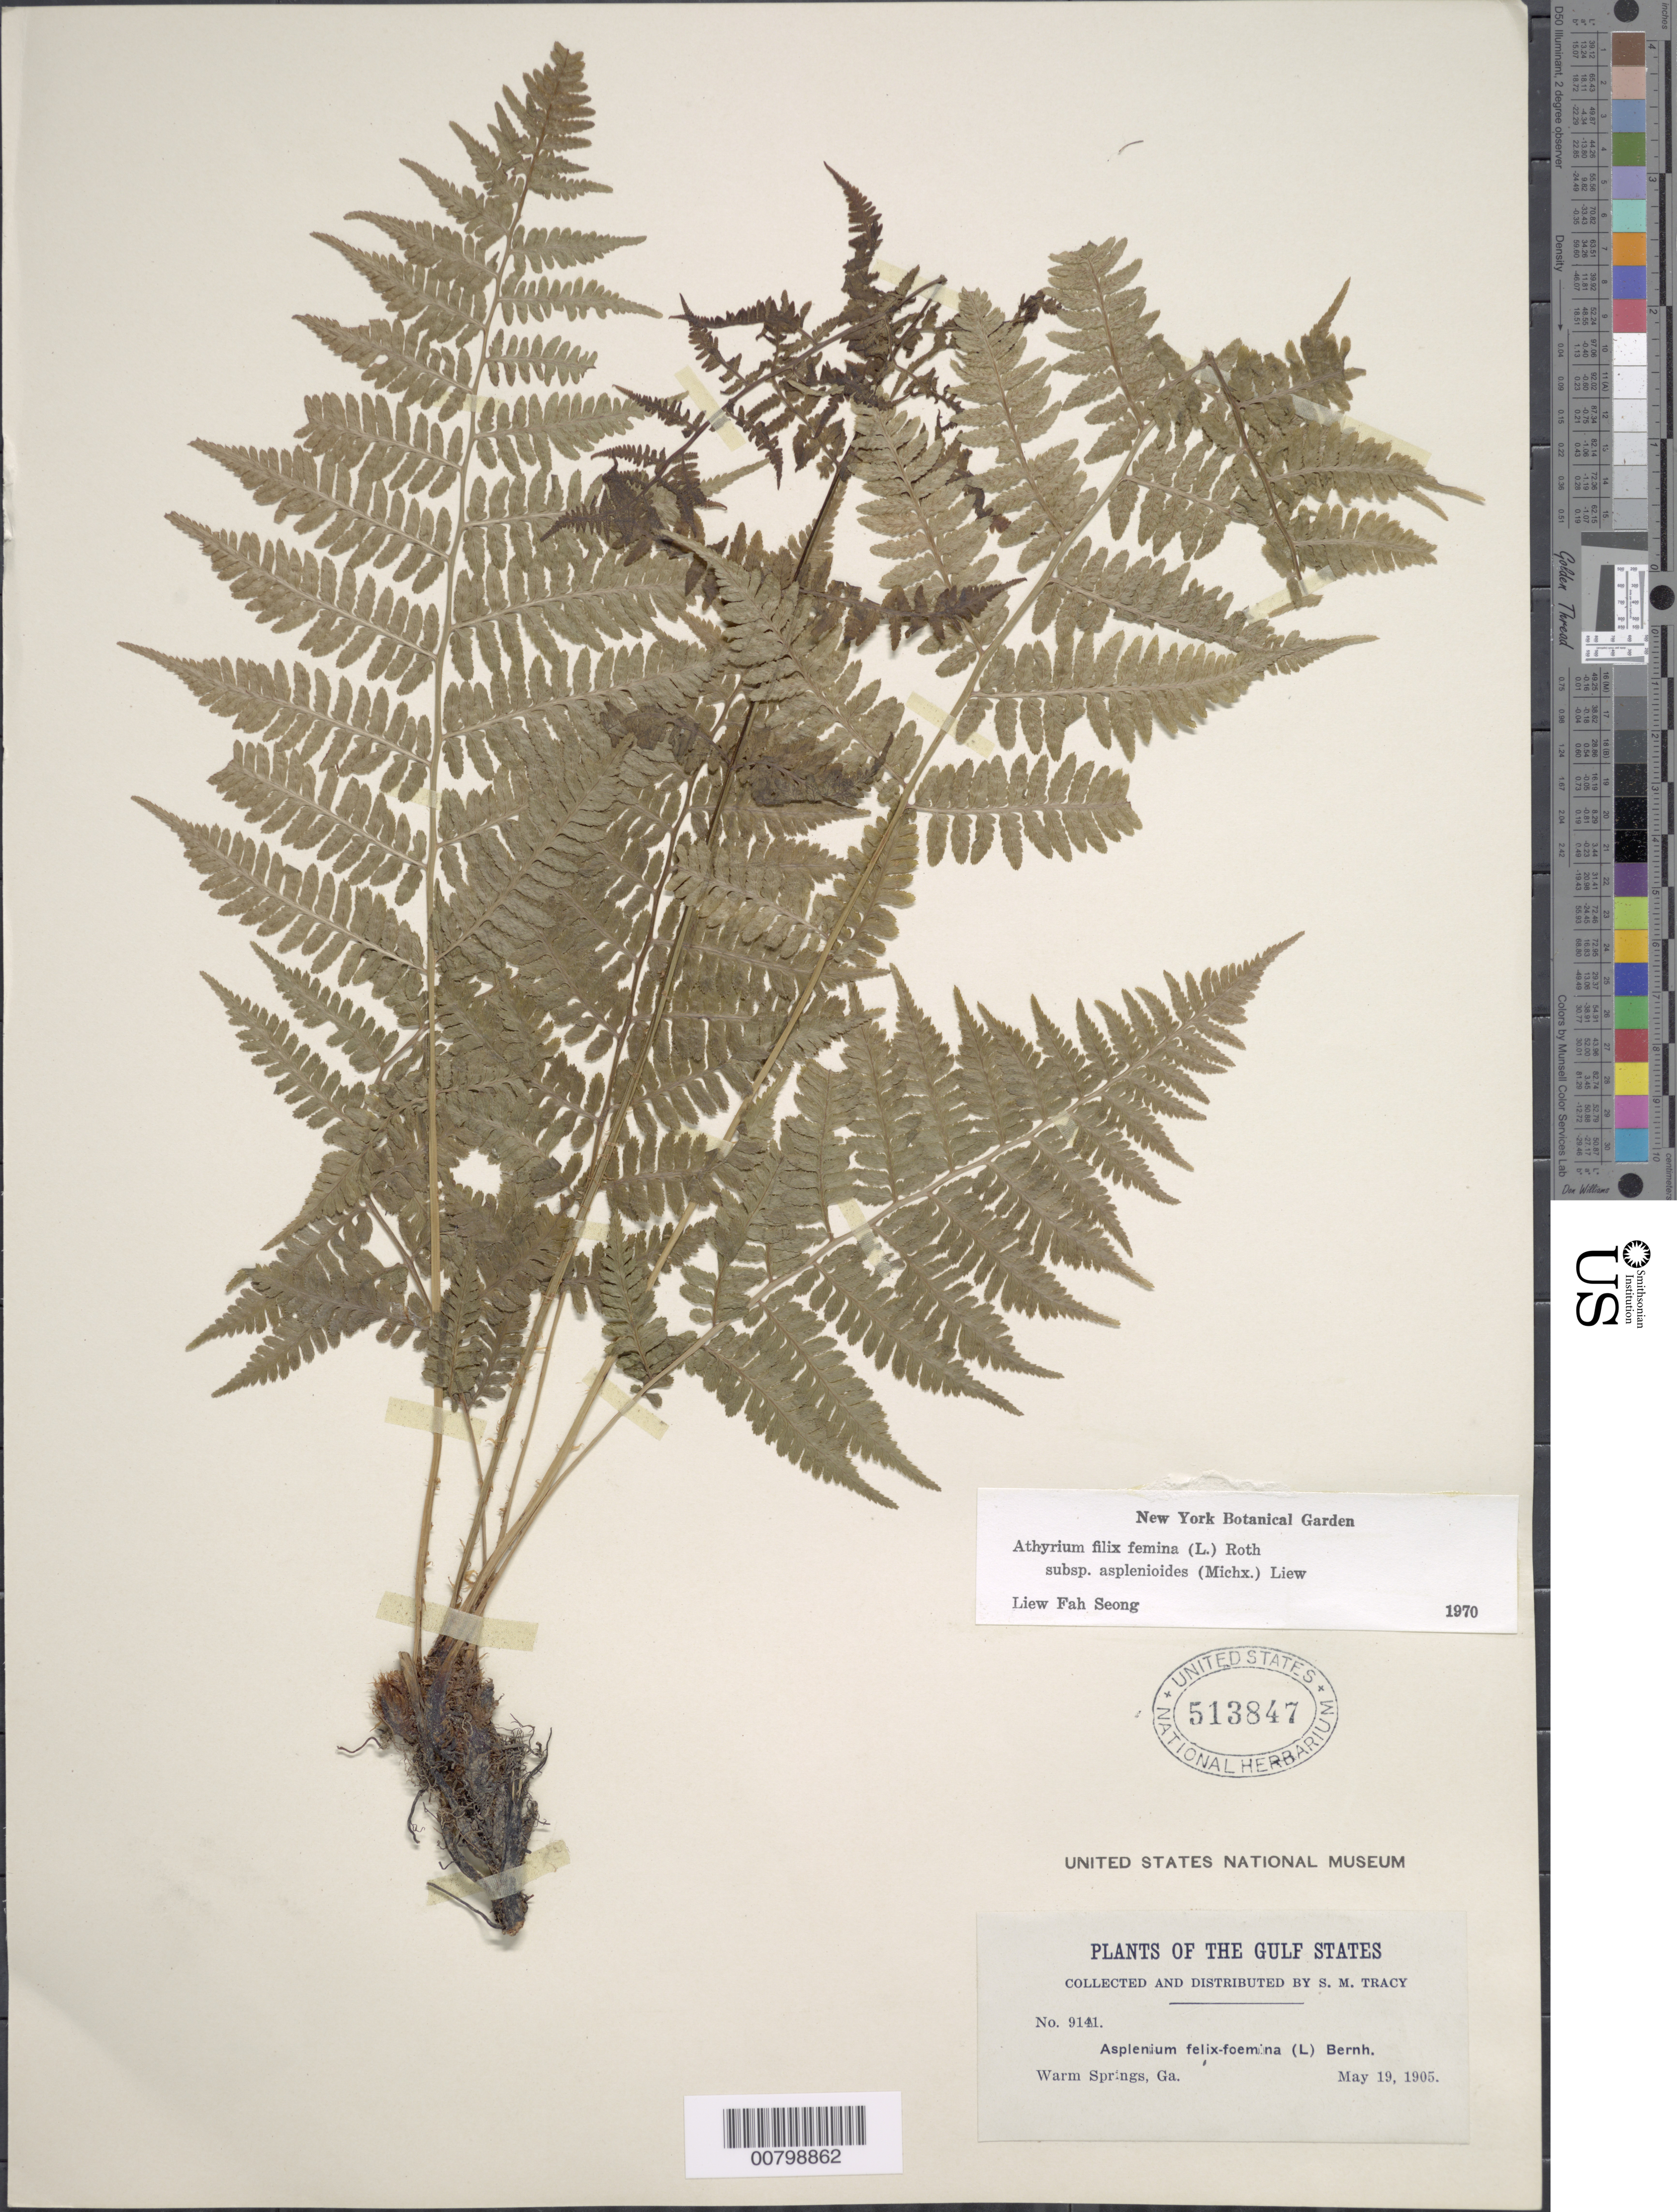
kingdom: Plantae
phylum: Tracheophyta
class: Polypodiopsida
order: Polypodiales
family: Athyriaceae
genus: Athyrium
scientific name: Athyrium filix-femina subsp. asplenioides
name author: (Michx.) Hultén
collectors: S. M. Tracy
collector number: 9141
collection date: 1905-05-19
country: United States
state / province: Georgia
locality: The Gulf States, Warm Springs, Ga.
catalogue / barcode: US 513847